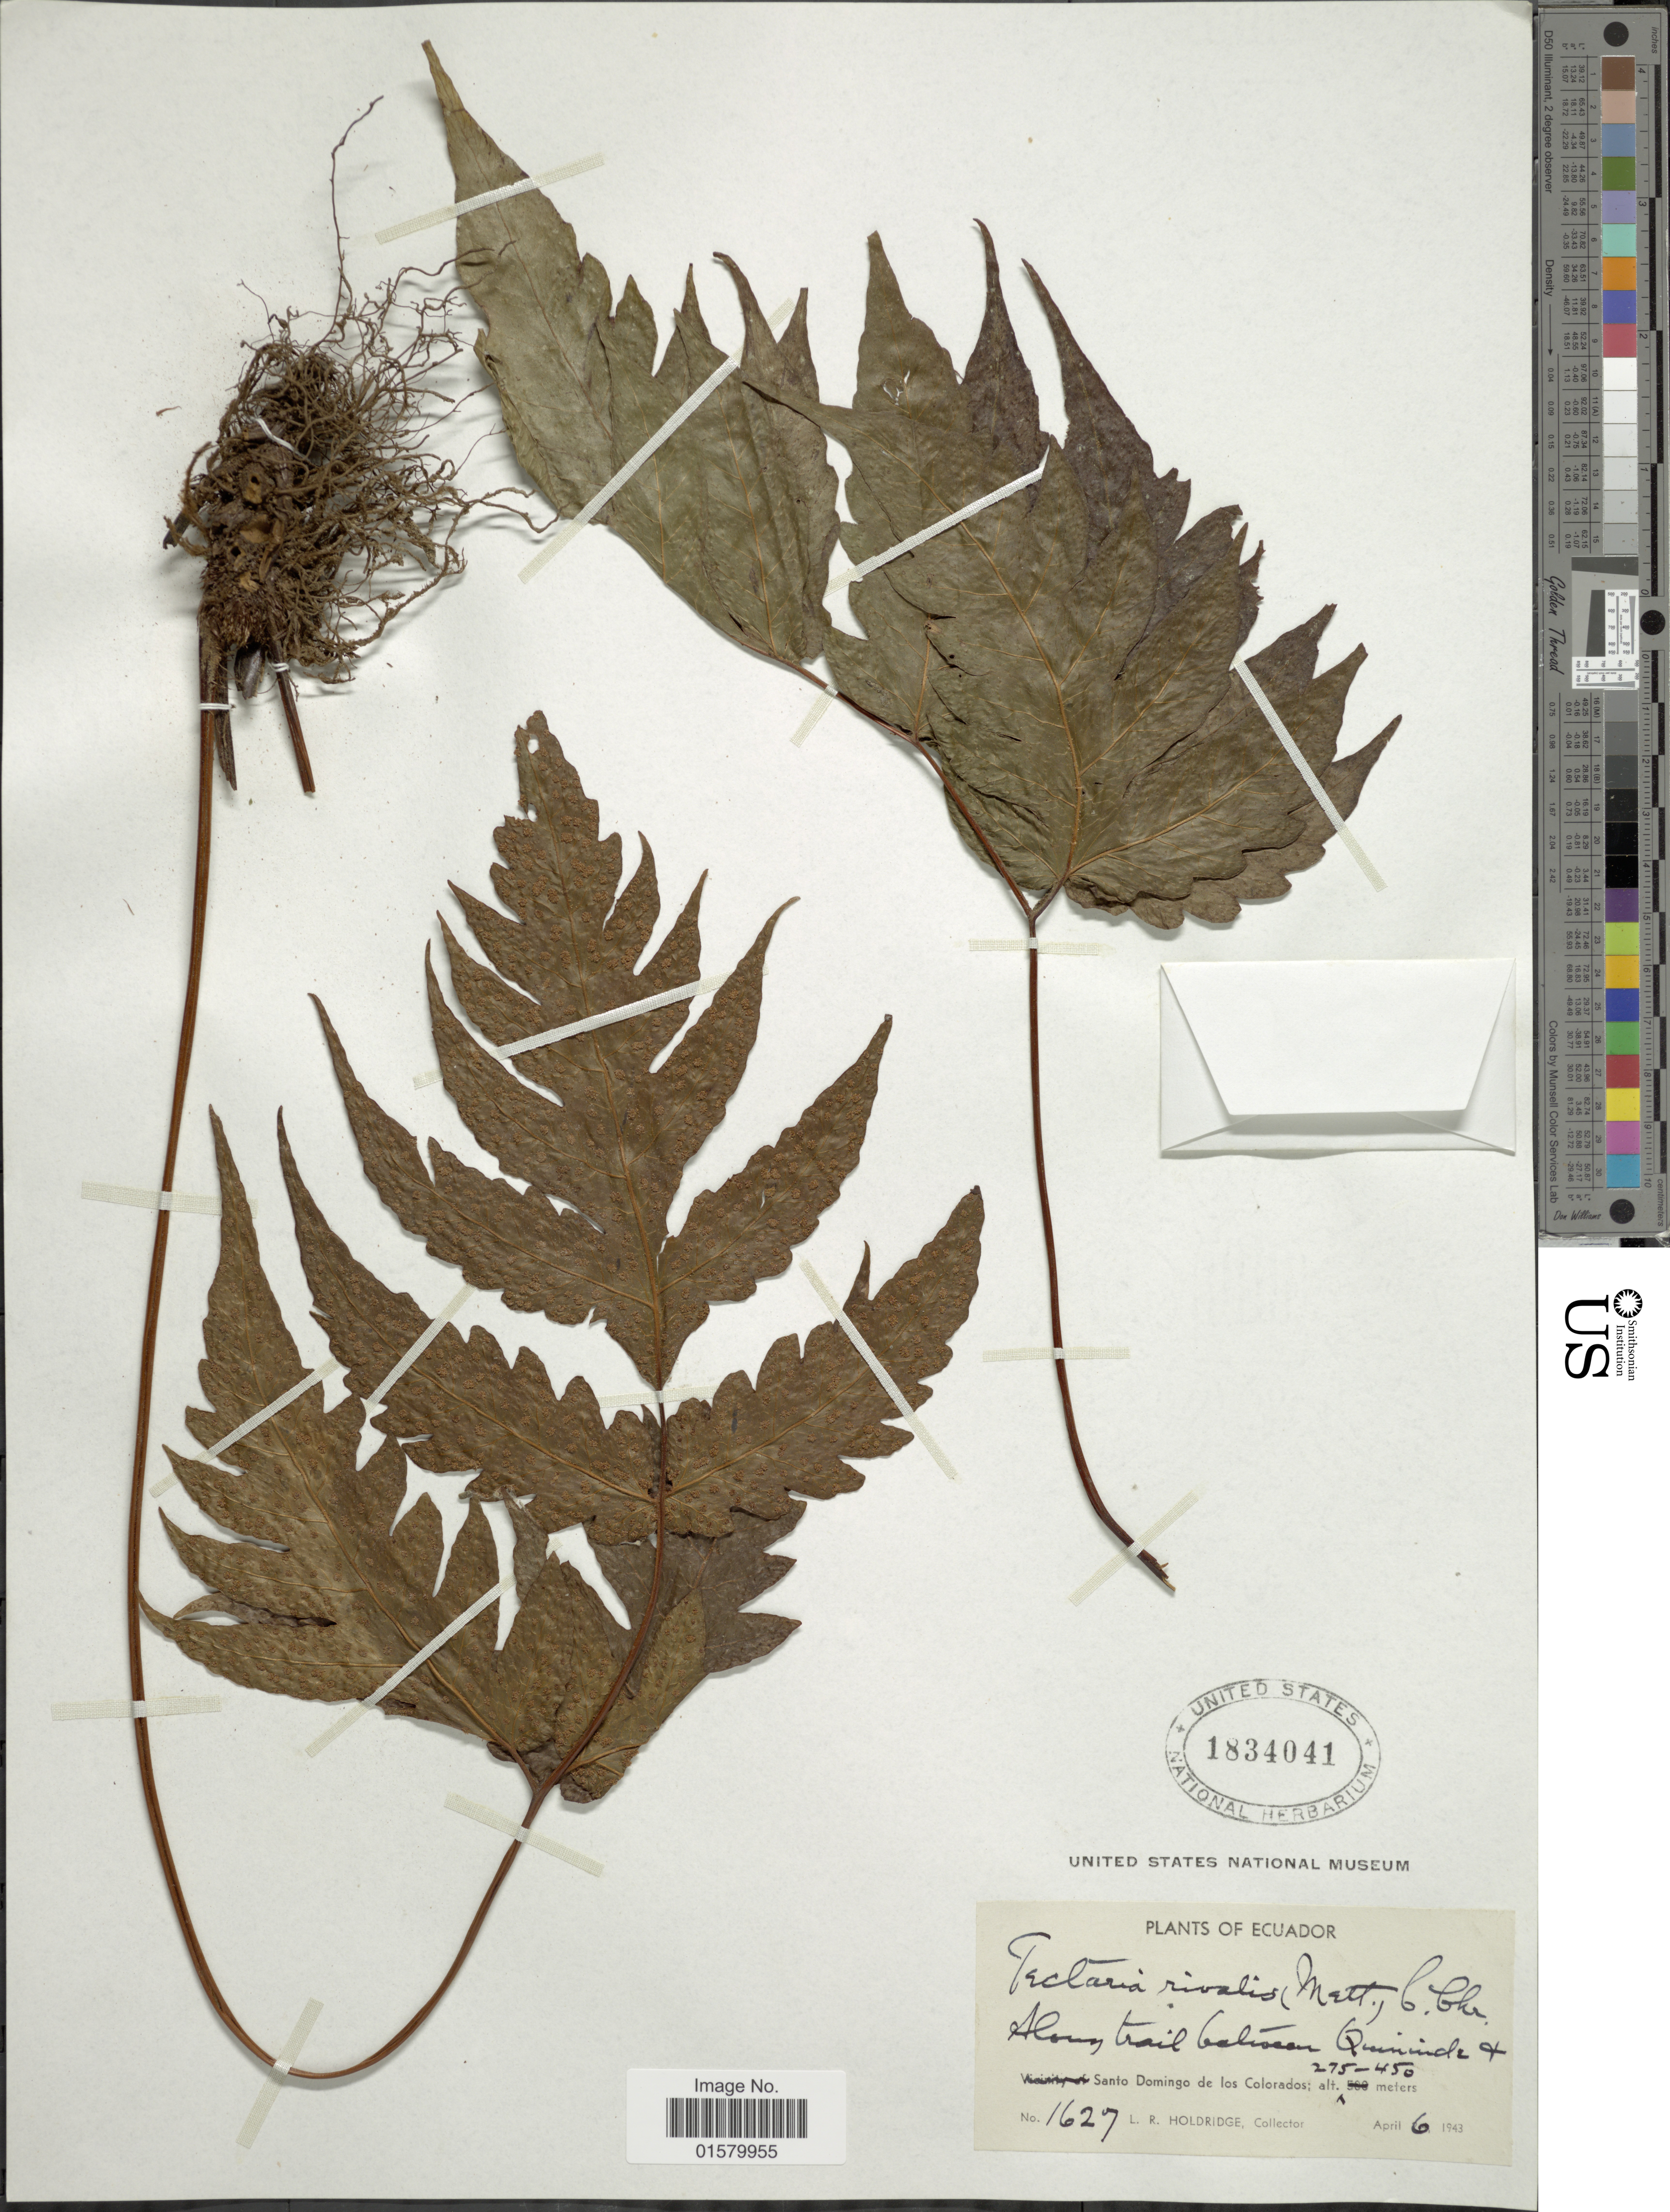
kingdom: Plantae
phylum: Tracheophyta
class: Polypodiopsida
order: Polypodiales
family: Tectariaceae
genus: Tectaria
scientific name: Tectaria rivalis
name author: (Mett. ex Kuhn) C. Chr.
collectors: L. Holdridge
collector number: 1627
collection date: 1943-04-06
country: Ecuador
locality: Along trail between Quininde & Santo Domingo de los Colorados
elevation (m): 275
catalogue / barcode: US 1834041